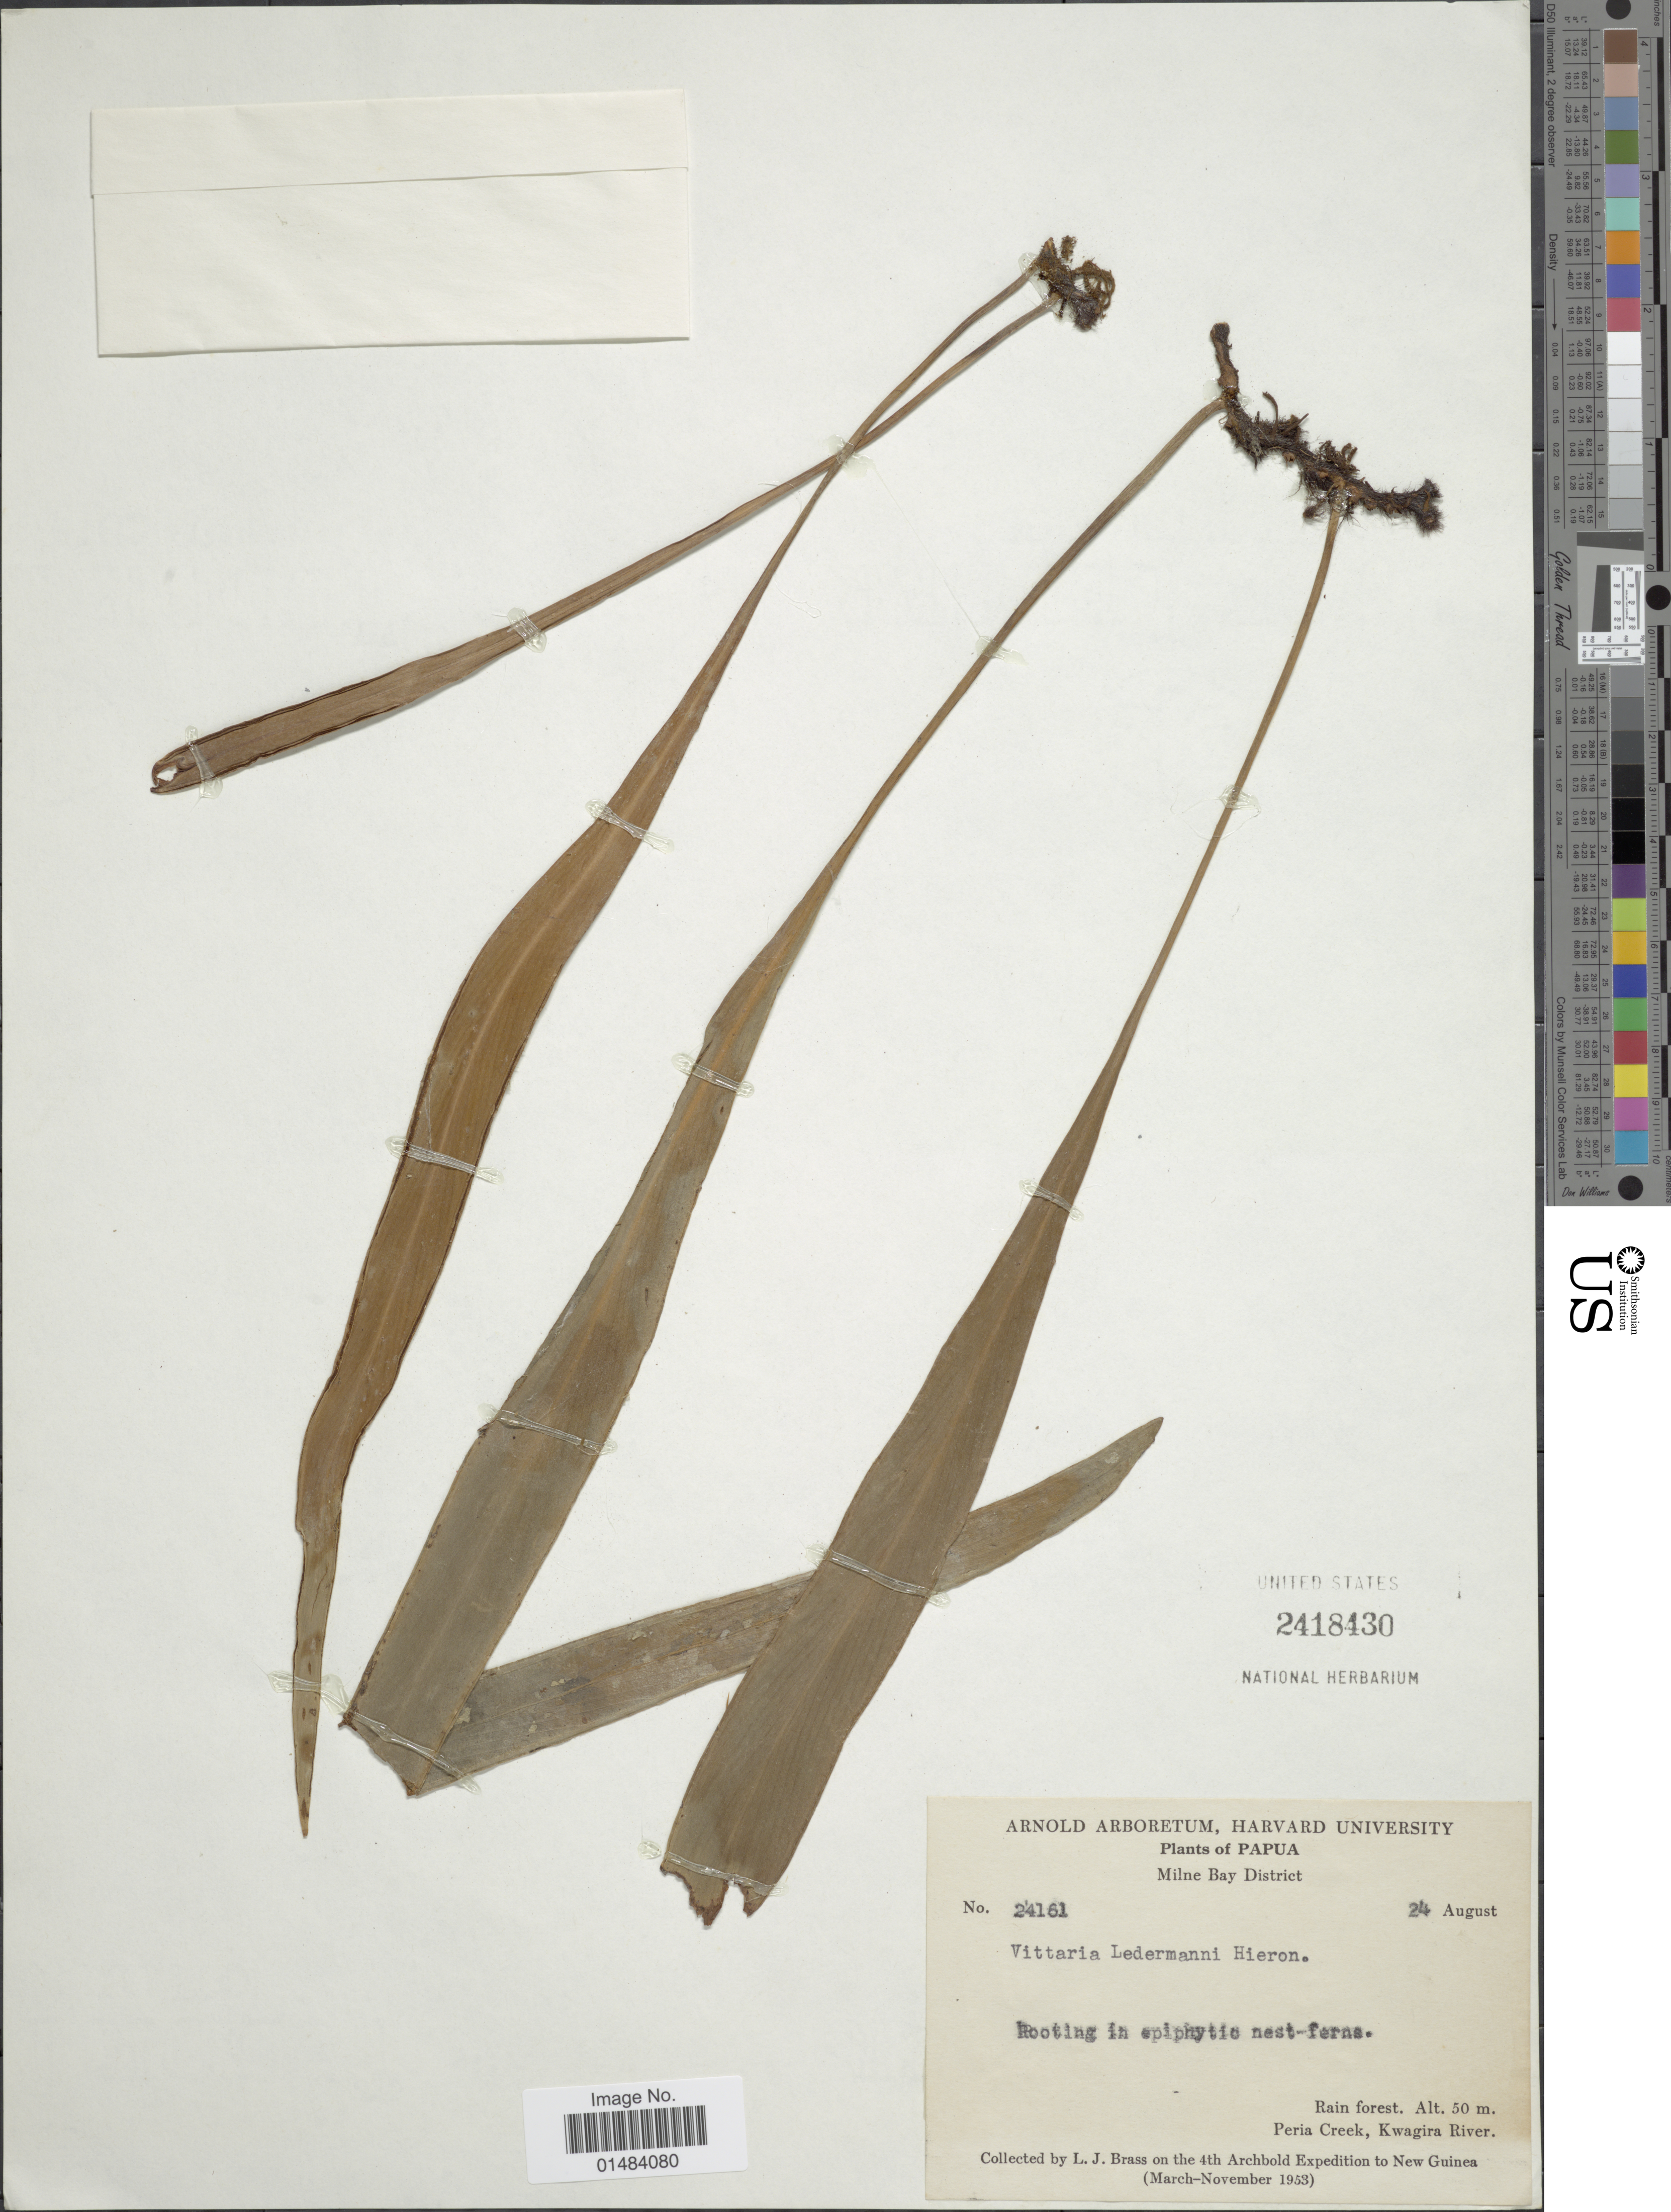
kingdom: Plantae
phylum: Tracheophyta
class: Polypodiopsida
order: Polypodiales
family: Pteridaceae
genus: Vittaria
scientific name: Vittaria ledermannii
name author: Hieron.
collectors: L. J. Brass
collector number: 24161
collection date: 1953-08-24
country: Papua New Guinea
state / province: Milne Bay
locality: Papua, Milne Bay District, Rain forest, Peria Creek, Kwagira River.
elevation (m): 50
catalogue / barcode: US 2418430